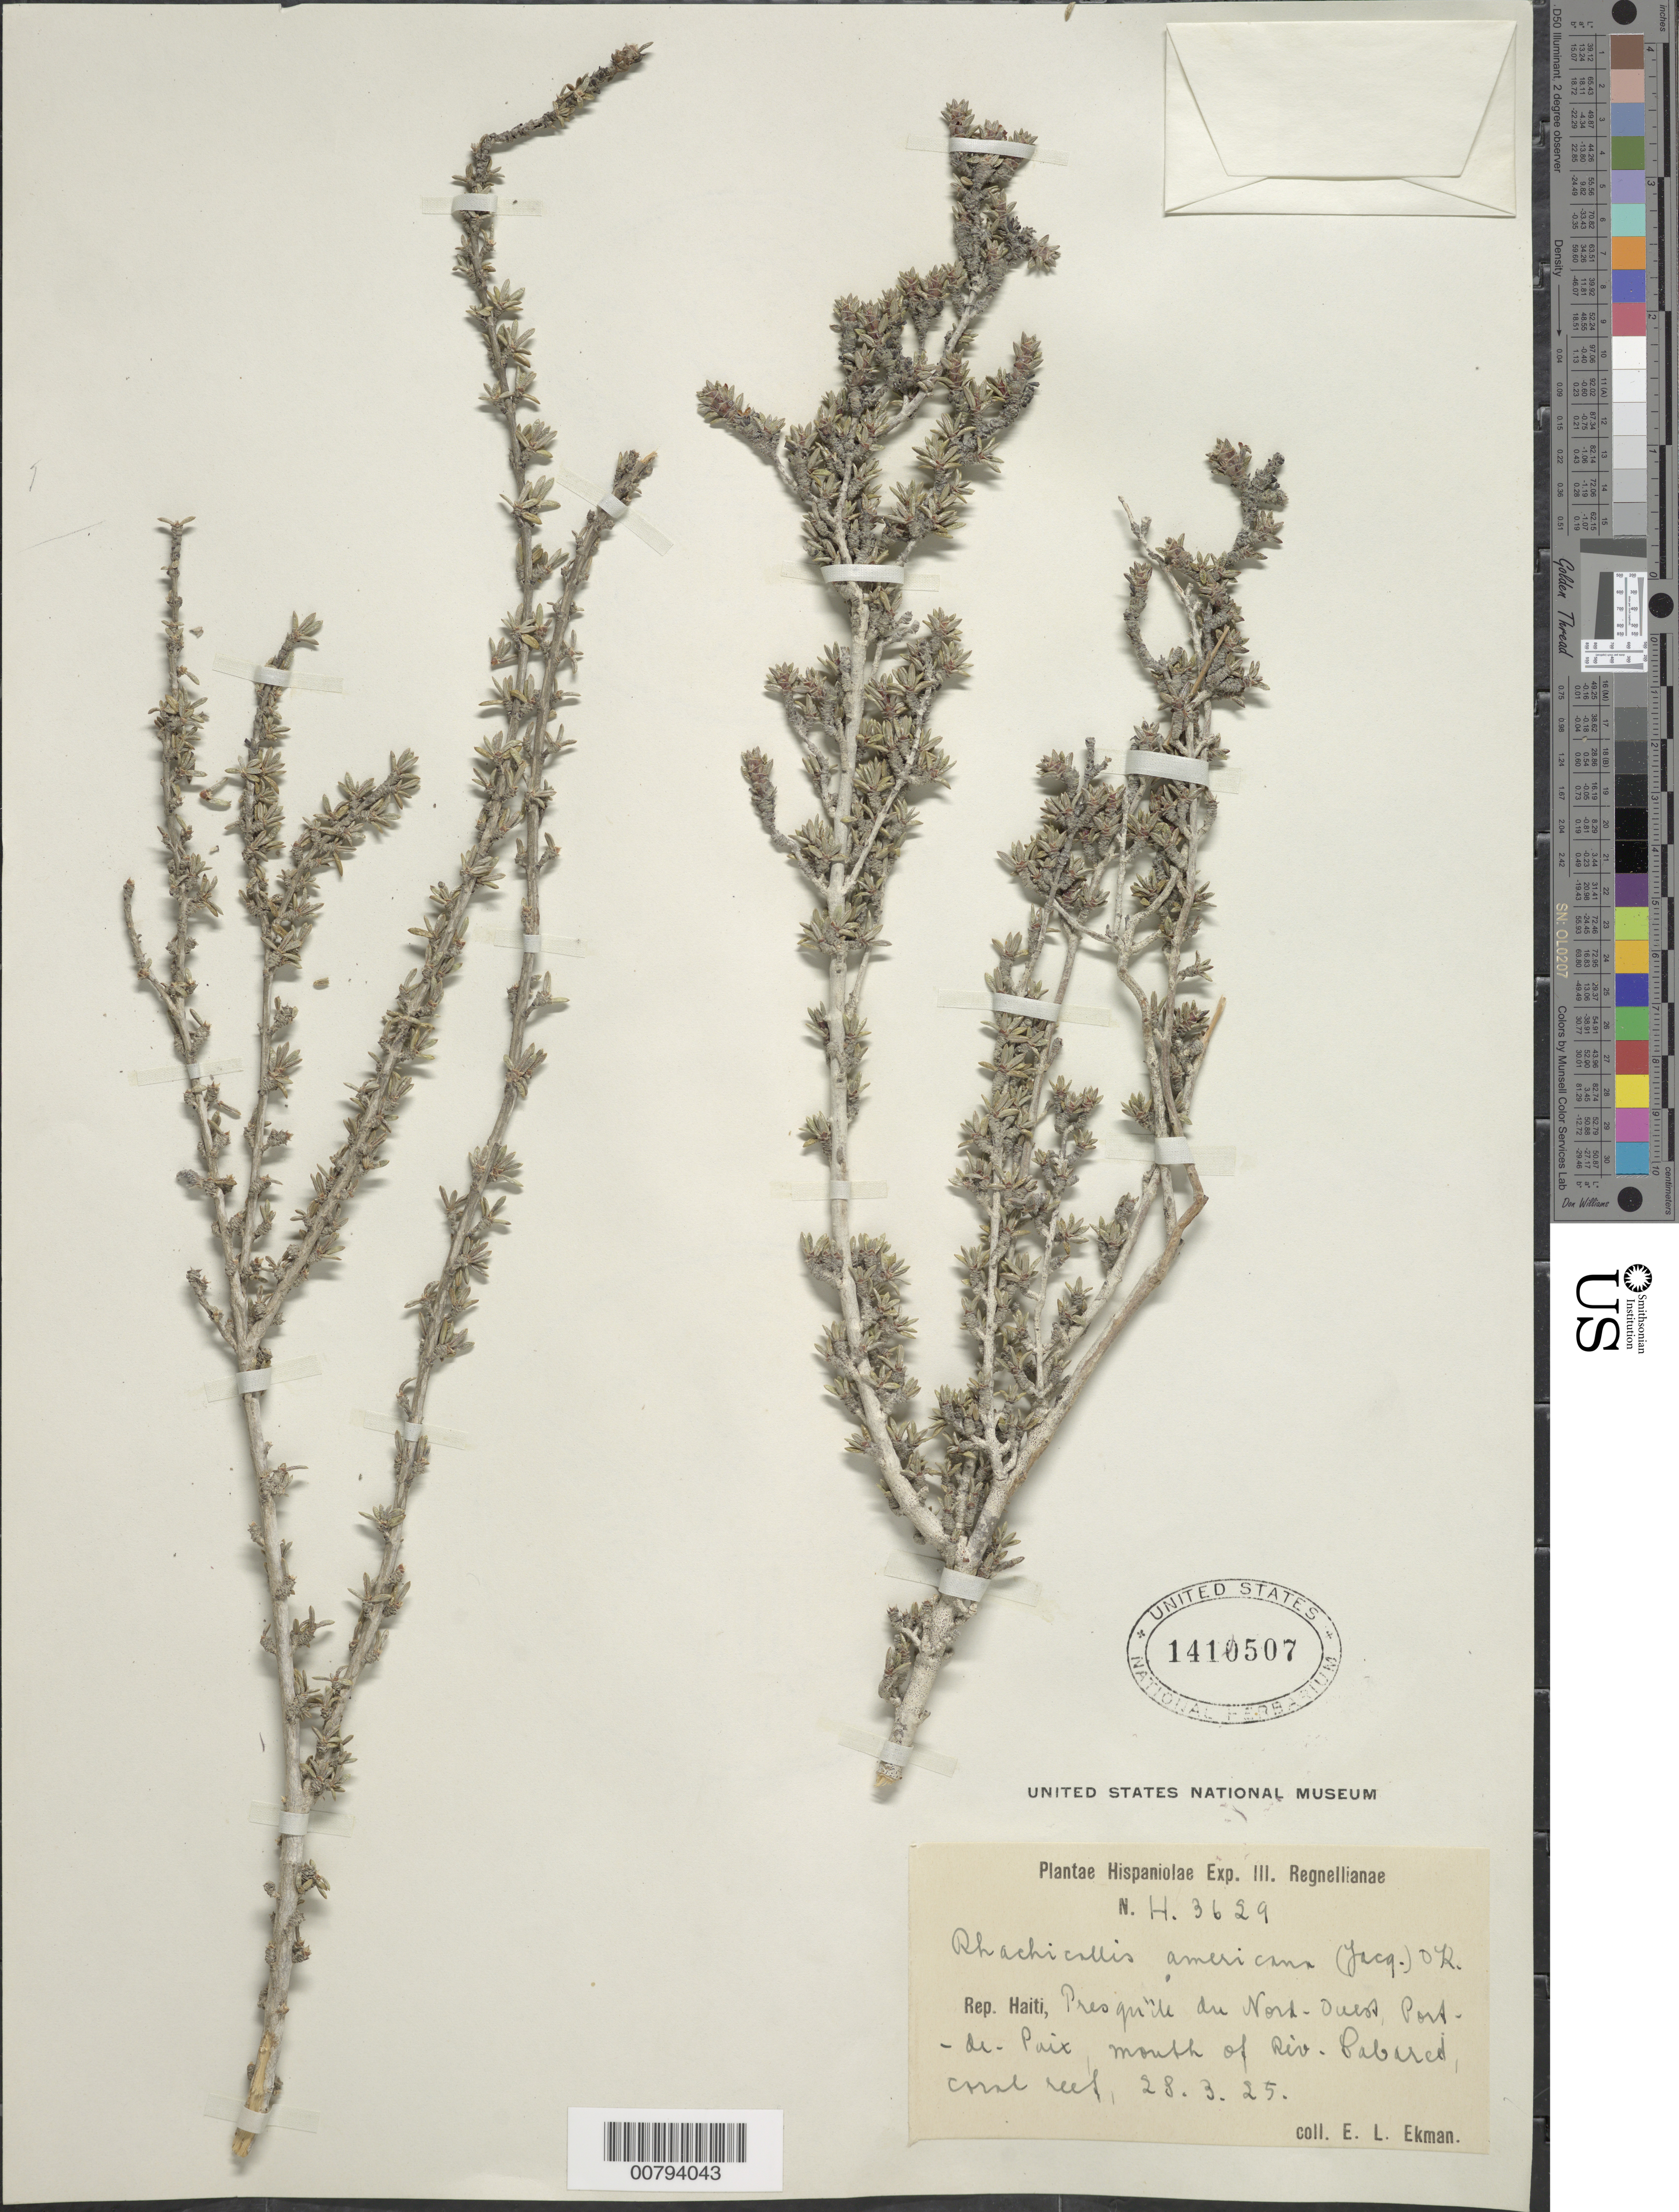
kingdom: Plantae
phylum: Tracheophyta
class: Magnoliopsida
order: Gentianales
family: Rubiaceae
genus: Rachicallis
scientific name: Rachicallis americana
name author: (Jacq.) Hitchc.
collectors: E. L. Ekman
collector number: H 3629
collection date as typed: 28 Mar 1925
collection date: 1925-03-28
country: Haiti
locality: Near Ile du Nord-Ouest, Port-de-Paix, mouth of Riv. Calard (sp?).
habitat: Coral reef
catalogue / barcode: US 1410507